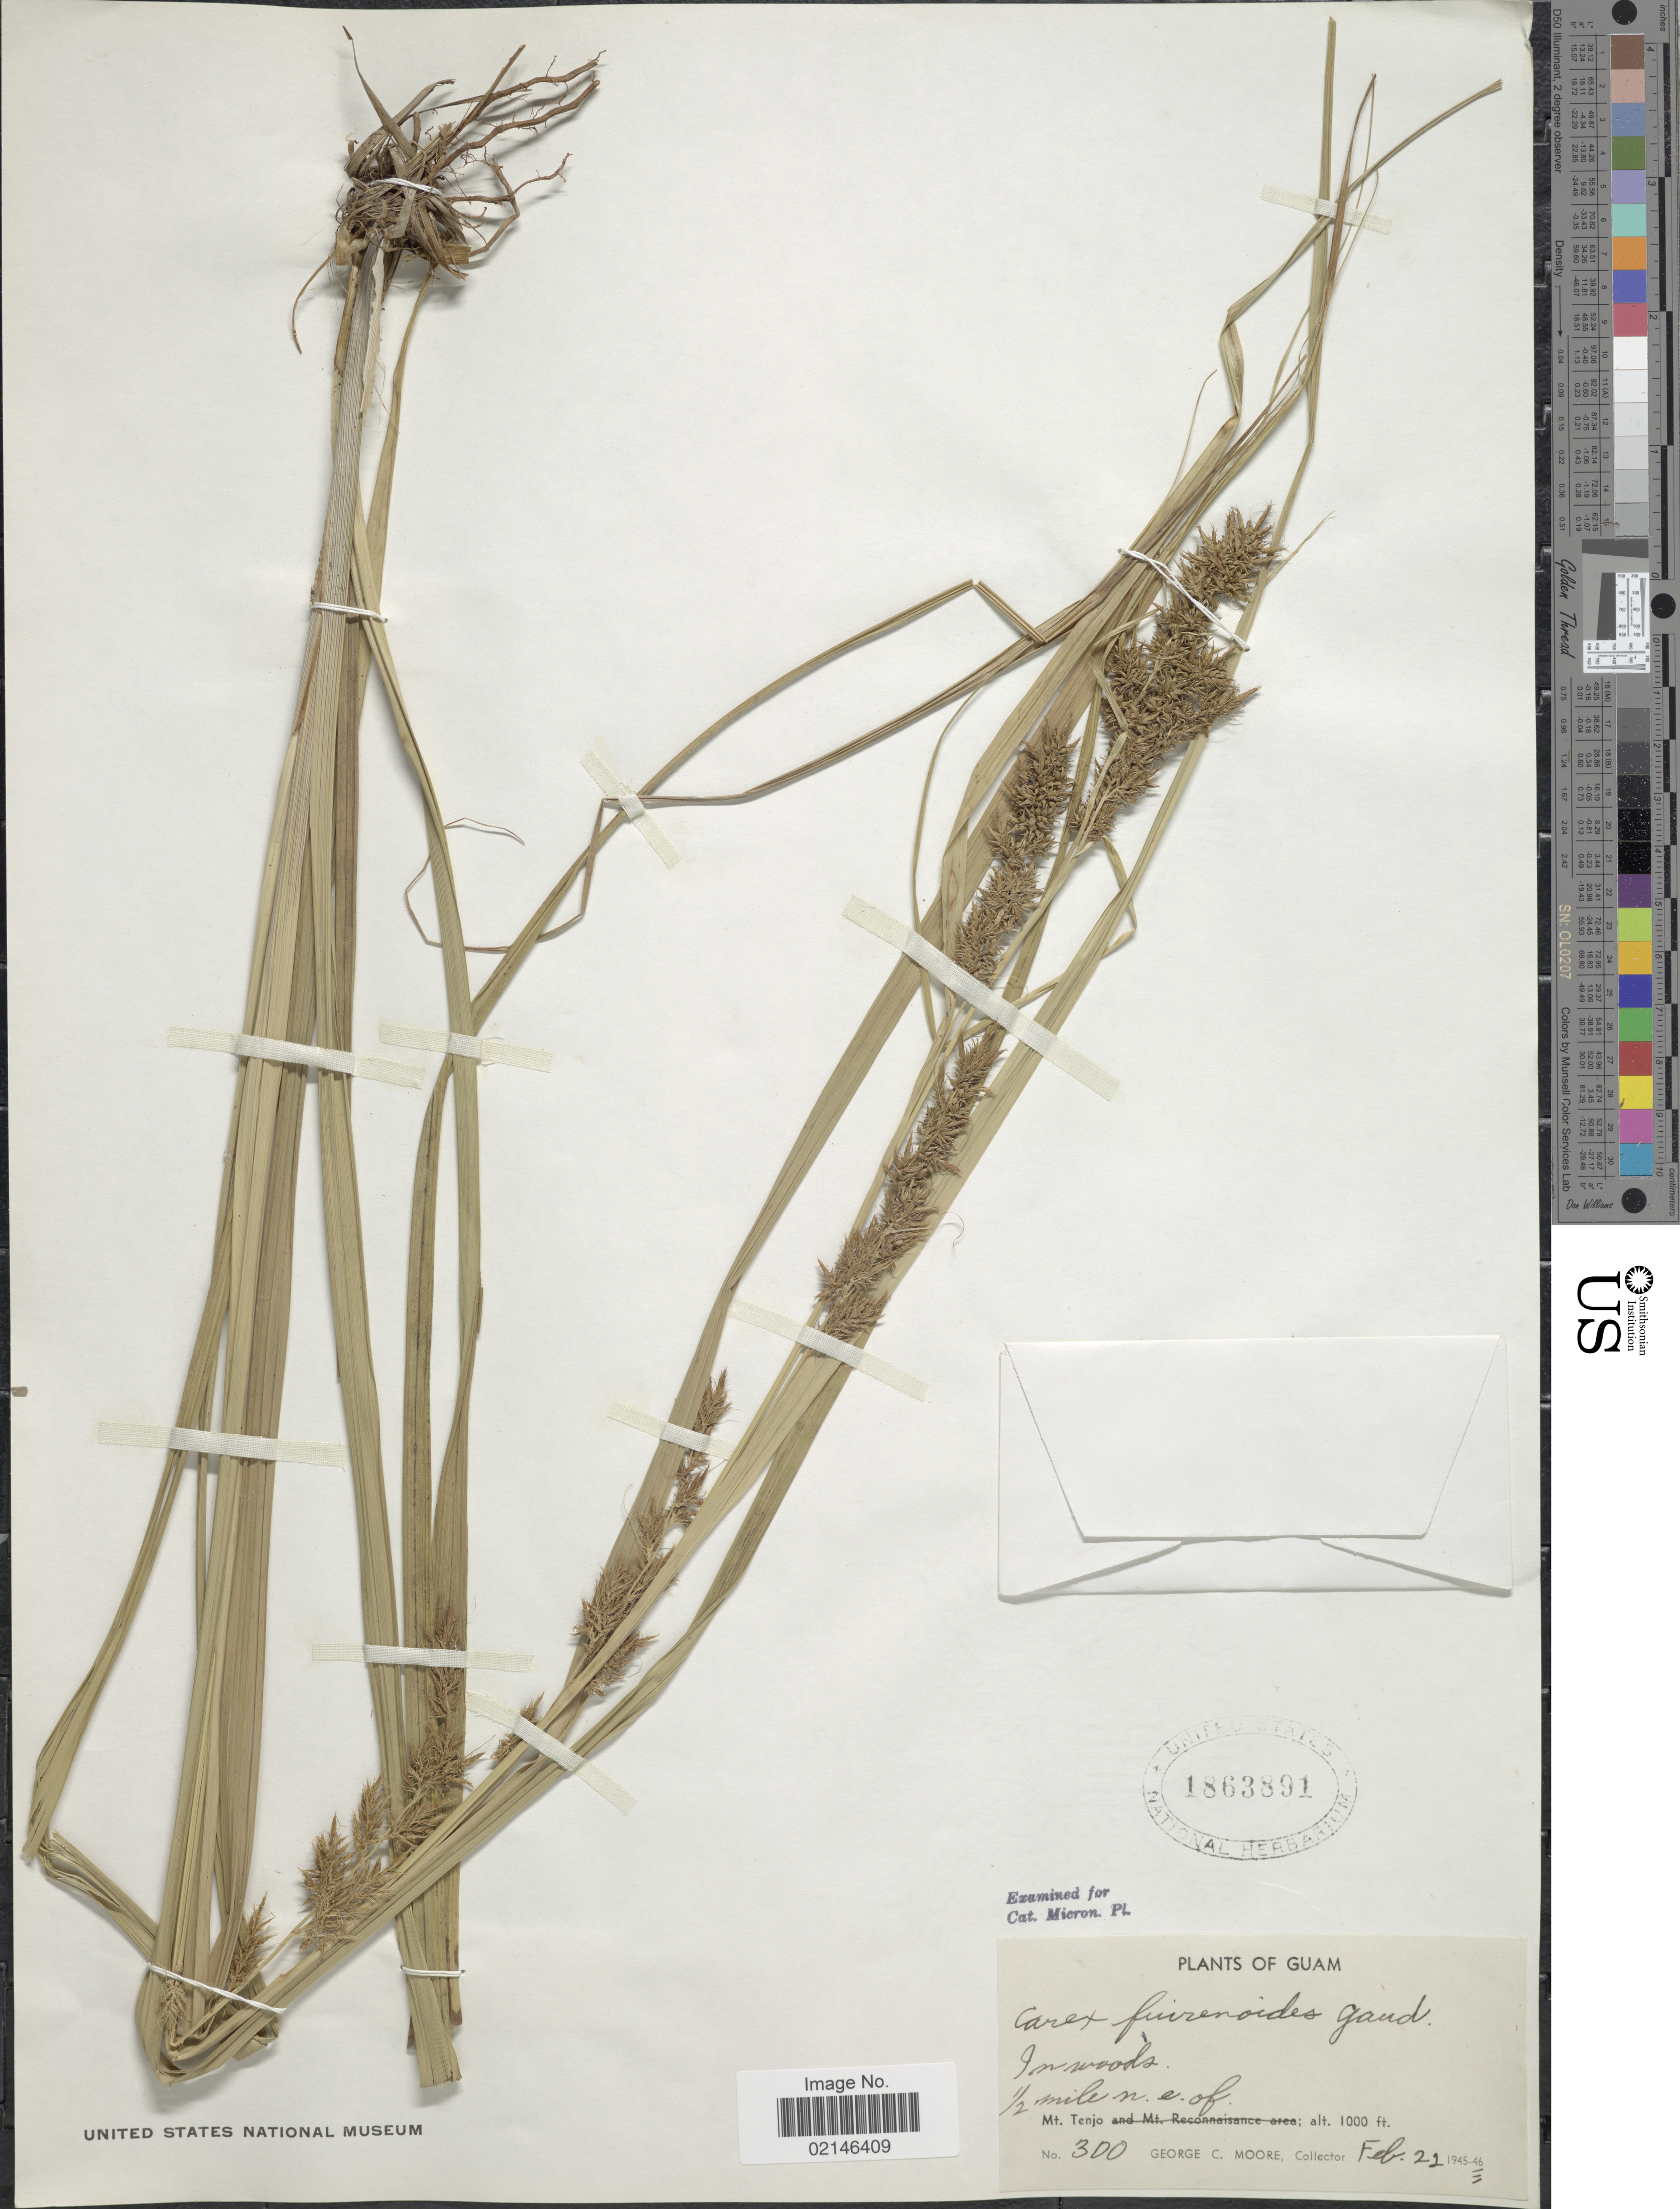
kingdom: Plantae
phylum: Tracheophyta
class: Liliopsida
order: Poales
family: Cyperaceae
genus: Carex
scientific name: Carex indica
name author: L.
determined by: Strong, Mark T., (BOT), Smithsonian Institution - National Museum of Natural History (UNITED STATES)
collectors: G. C. Moore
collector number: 300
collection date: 1946-02-22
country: Guam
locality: ½ mile n.e. of Mt. Tenjo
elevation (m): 305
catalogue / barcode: US 1863891